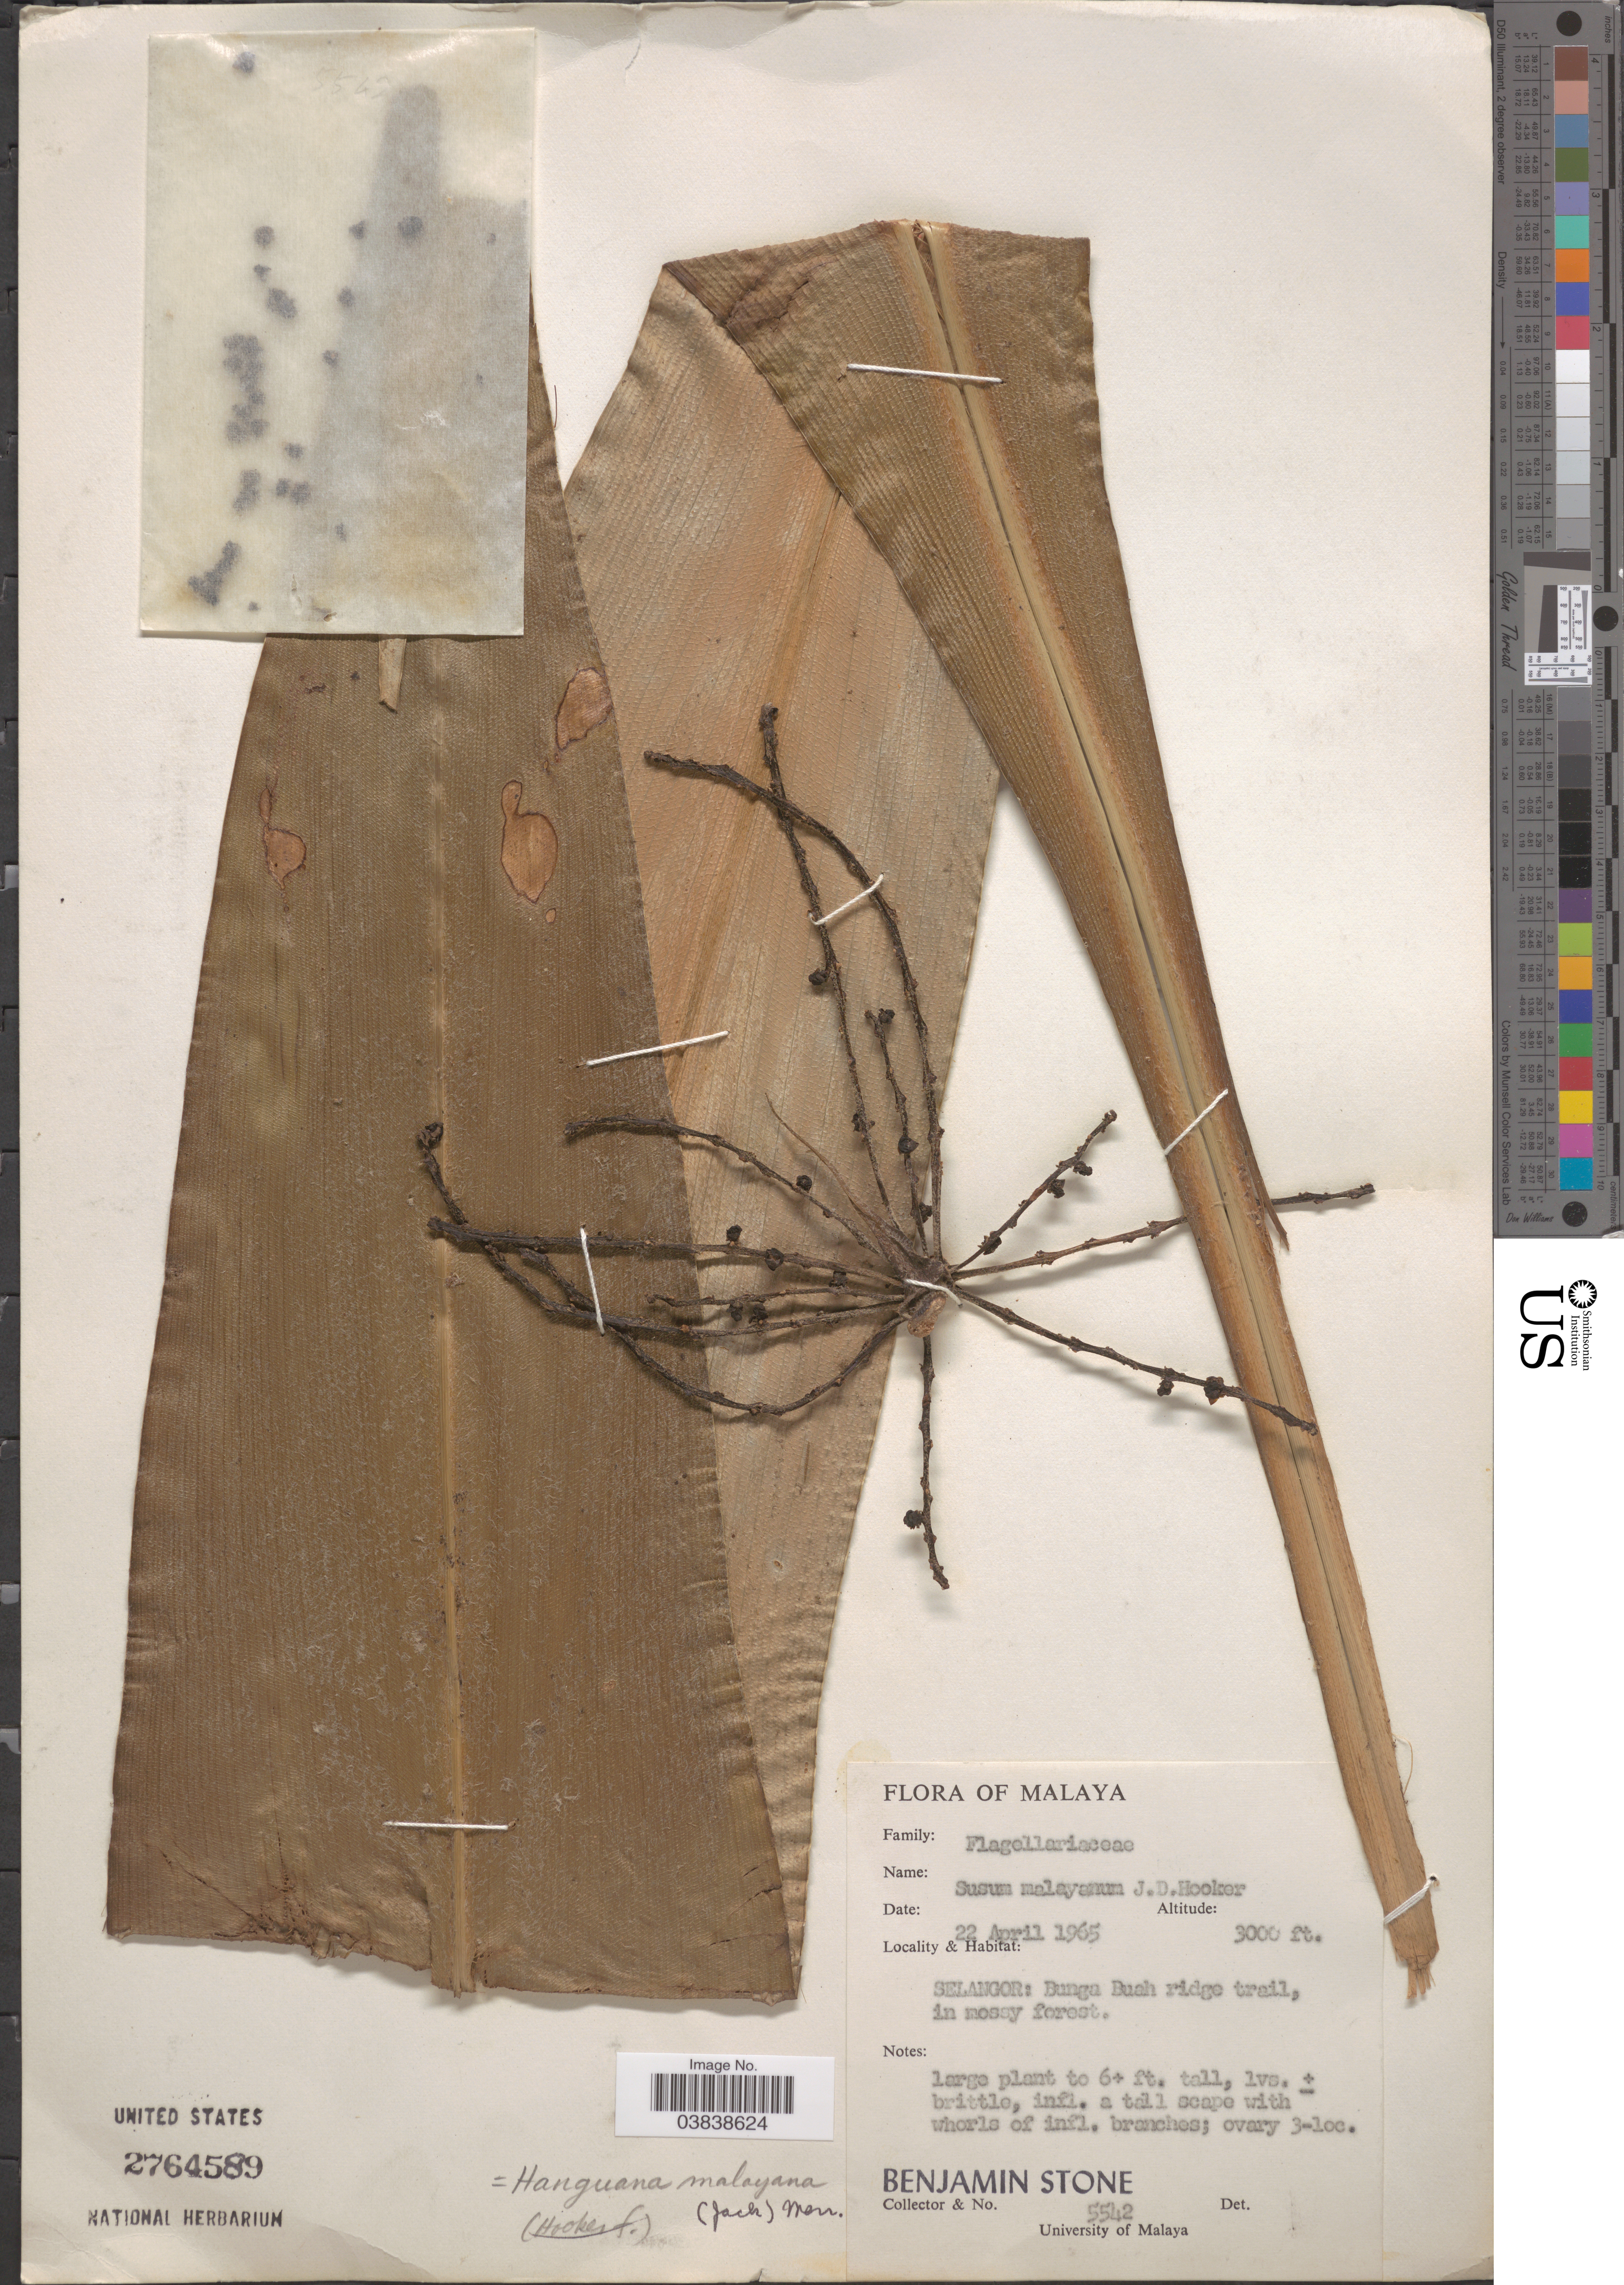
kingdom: Plantae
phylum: Tracheophyta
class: Liliopsida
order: Commelinales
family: Hanguanaceae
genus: Hanguana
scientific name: Hanguana malayana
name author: (Jack) Merr.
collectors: B. C. Stone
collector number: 5542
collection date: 1965-04-22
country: Malaysia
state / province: Selangor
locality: Malaya. Bunga Buah ridge trail, in mossy forest.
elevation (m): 914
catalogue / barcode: US 2764589